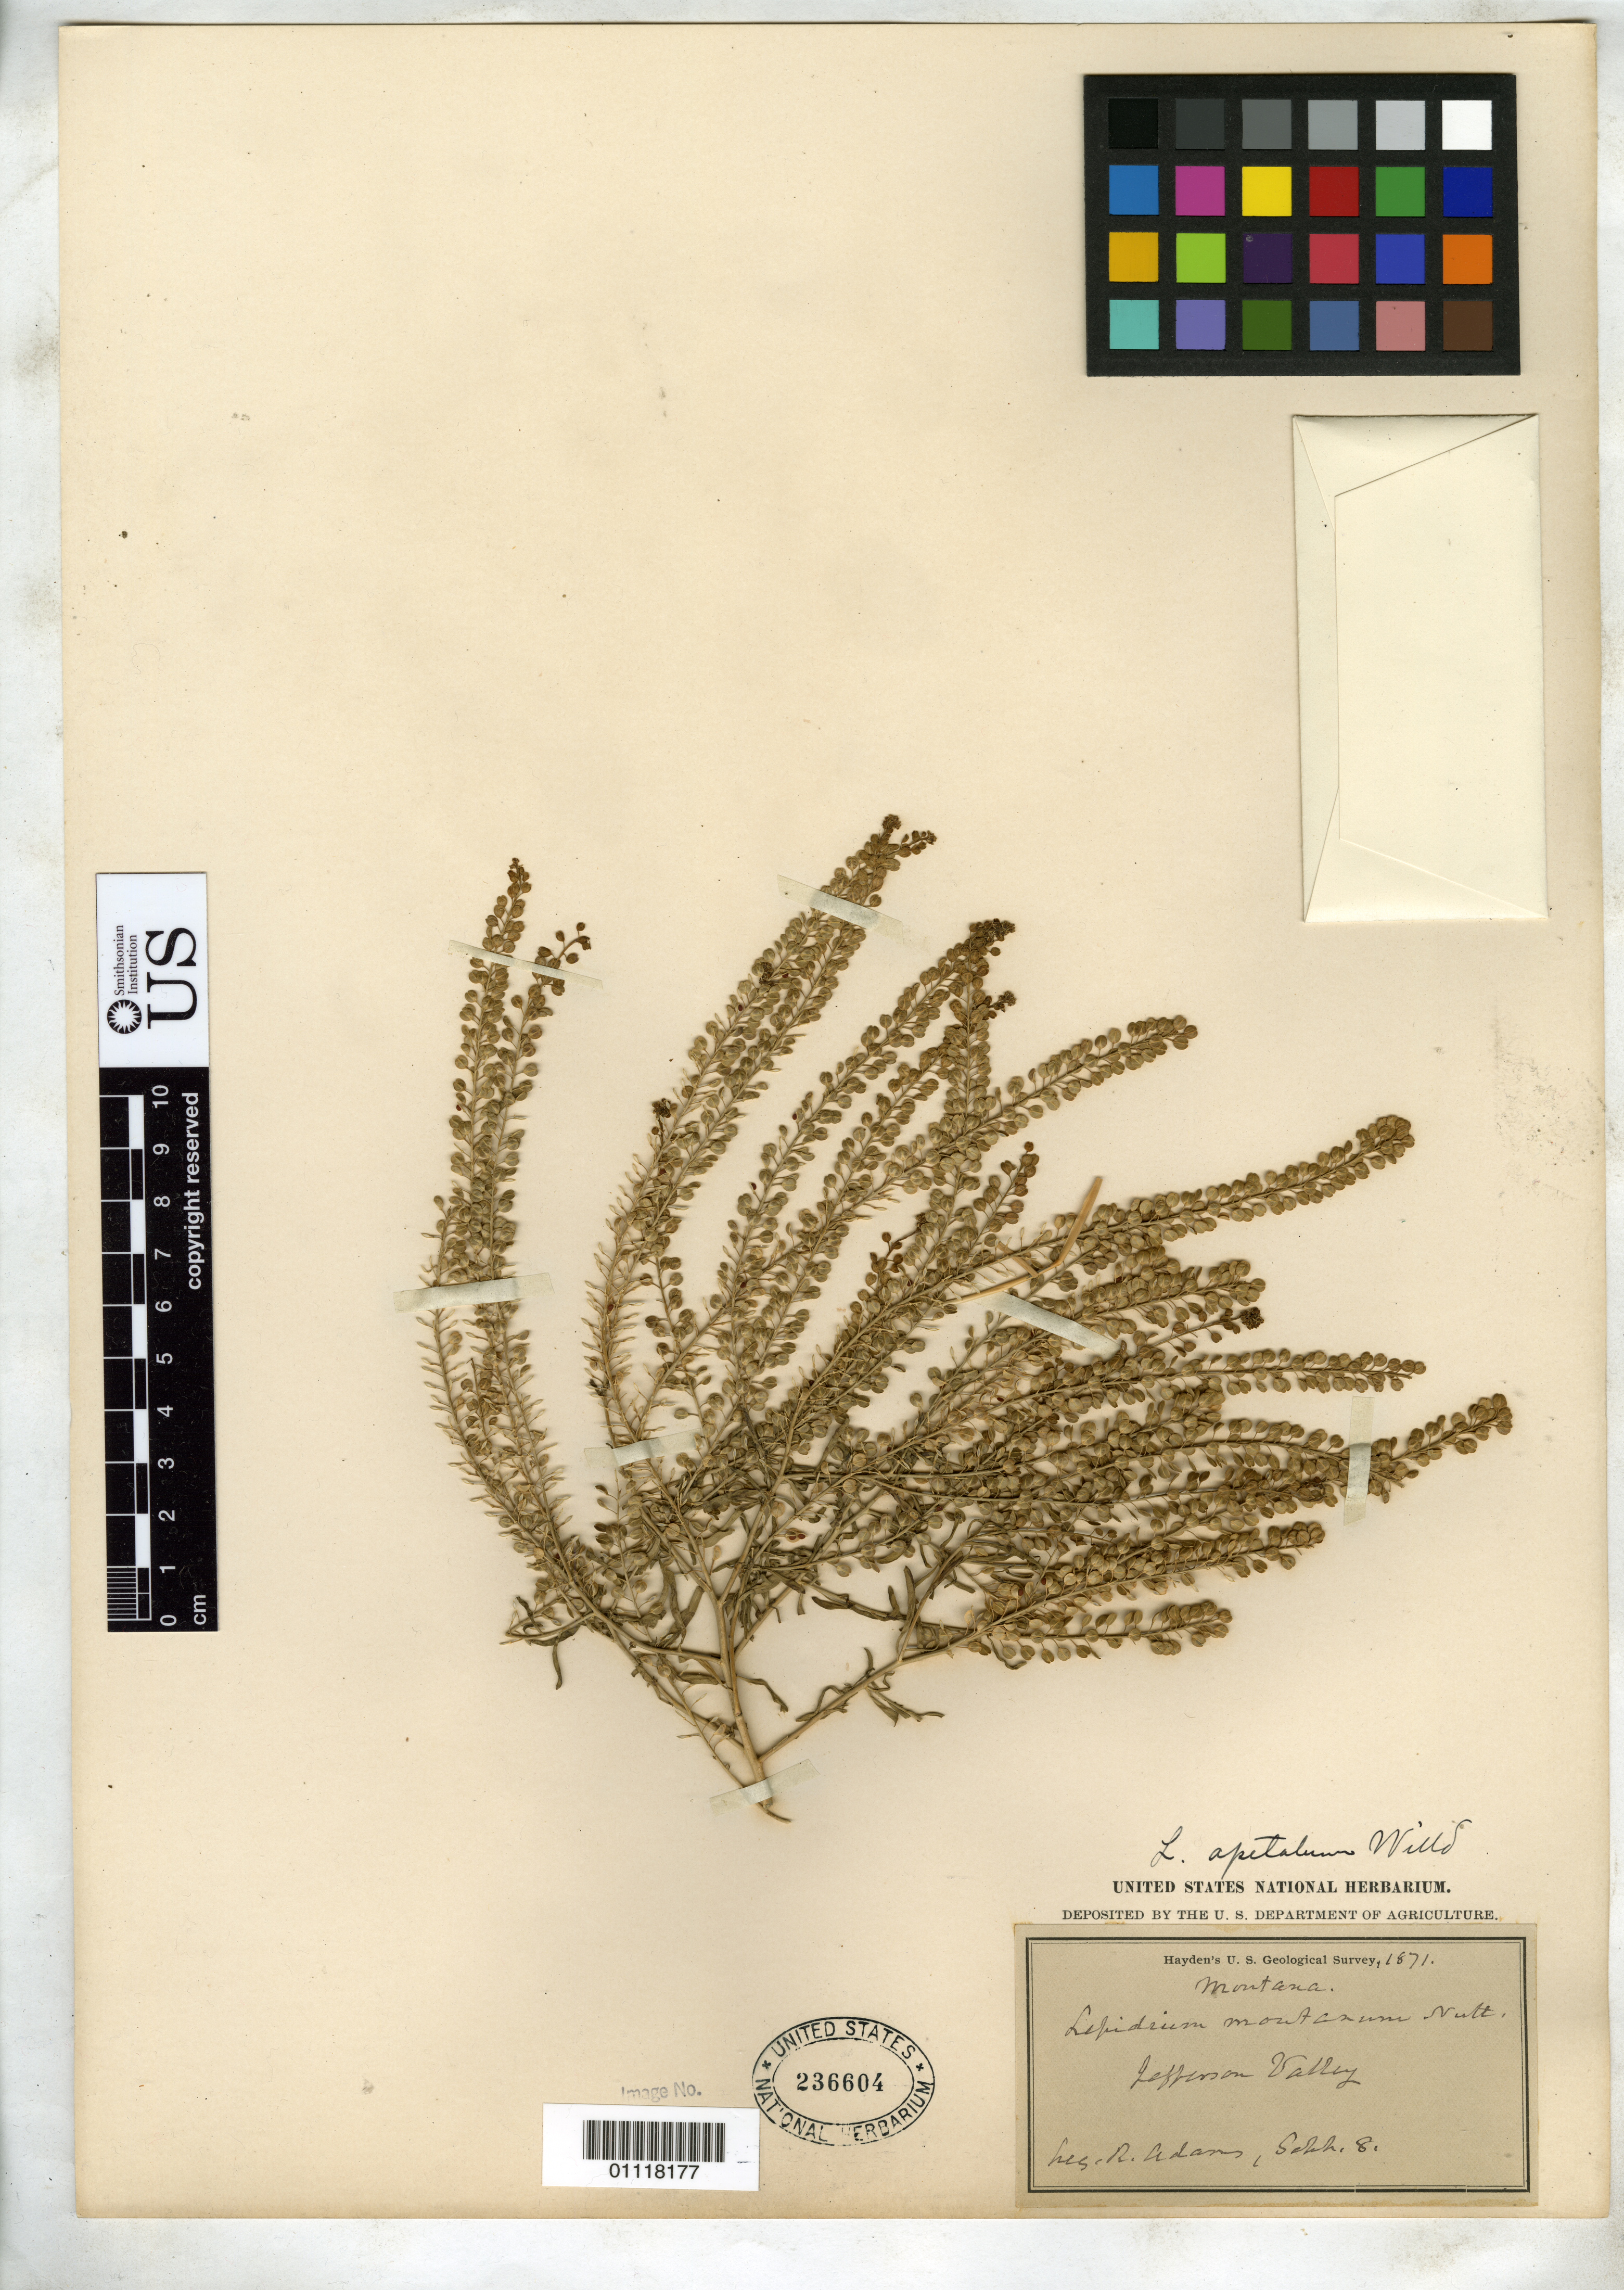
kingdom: Plantae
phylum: Tracheophyta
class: Magnoliopsida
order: Brassicales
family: Brassicaceae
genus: Lepidium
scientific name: Lepidium densiflorum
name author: Schrad.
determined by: Al-Shehbaz, I. A., (MO), Missouri Botanical Garden (UNITED STATES)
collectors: R. Adams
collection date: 1871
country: United States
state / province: Montana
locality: Jefferson Valley.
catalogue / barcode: US 236604